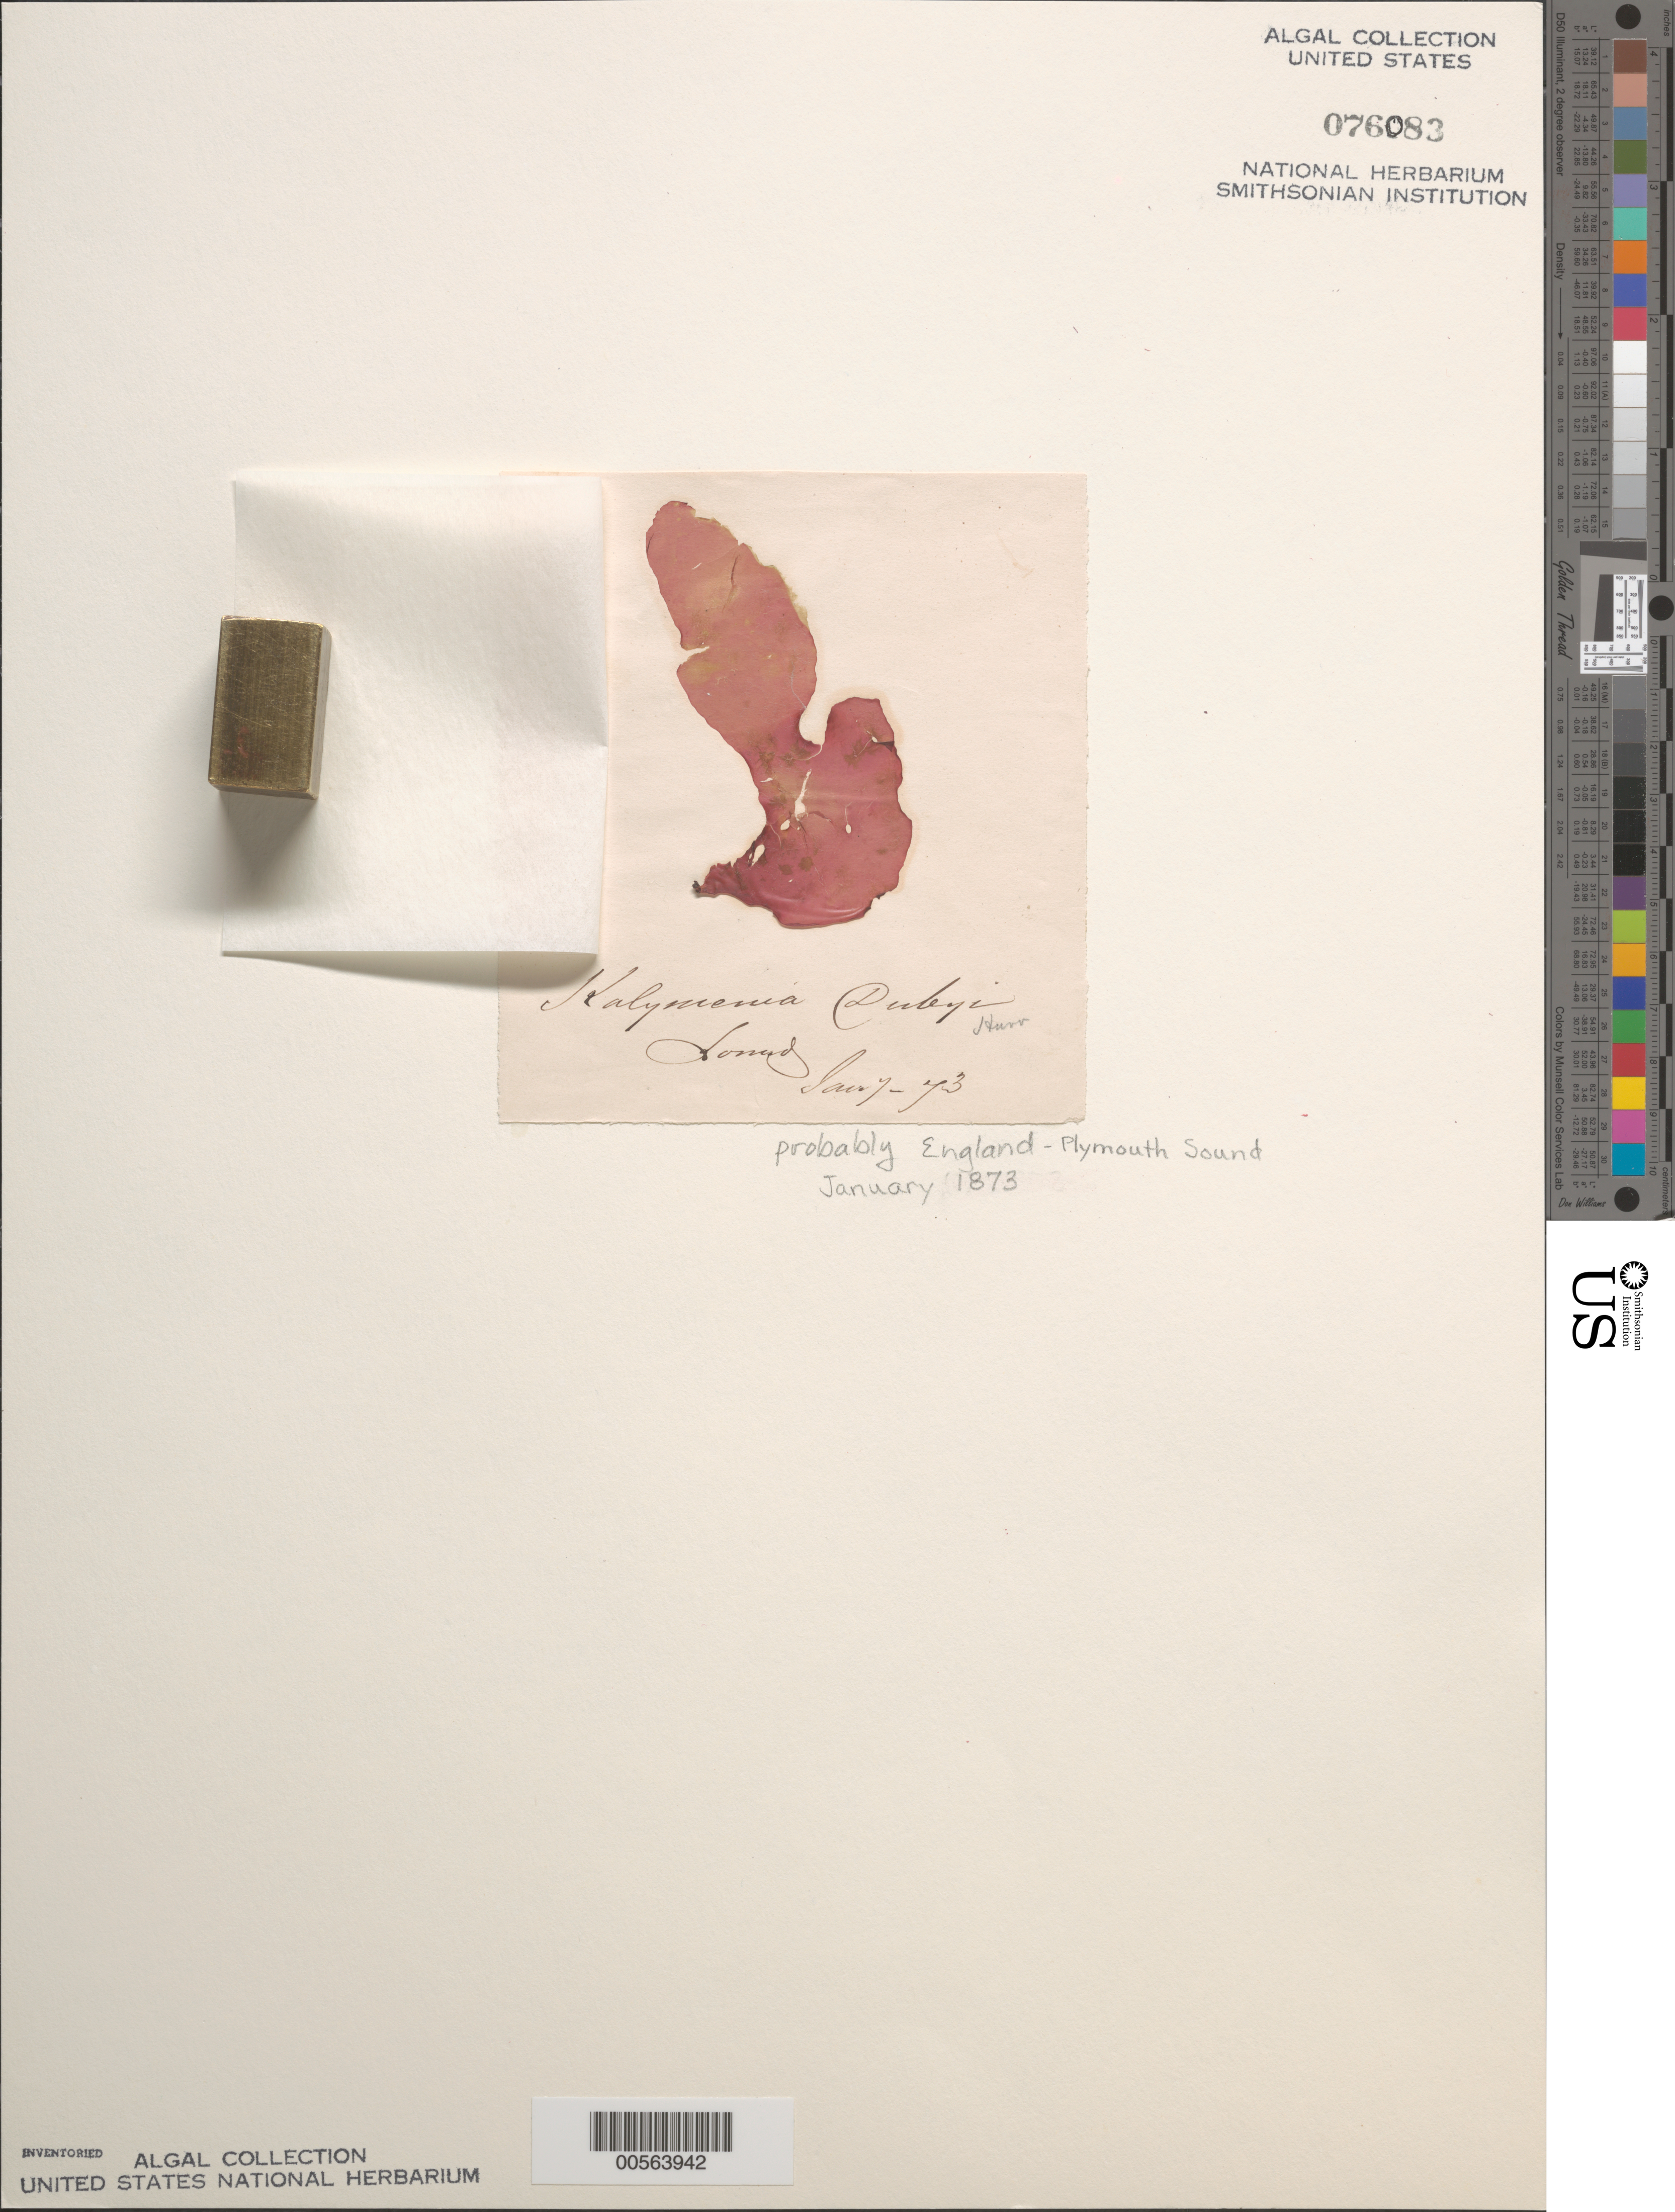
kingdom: Plantae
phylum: Rhodophyta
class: Florideophyceae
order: Nemastomatales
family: Schizymeniaceae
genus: Schizymenia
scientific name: Schizymenia dubyi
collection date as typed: Jan 1873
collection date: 1873-01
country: United Kingdom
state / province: England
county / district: Devon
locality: Plymouth Sound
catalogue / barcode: US 76083